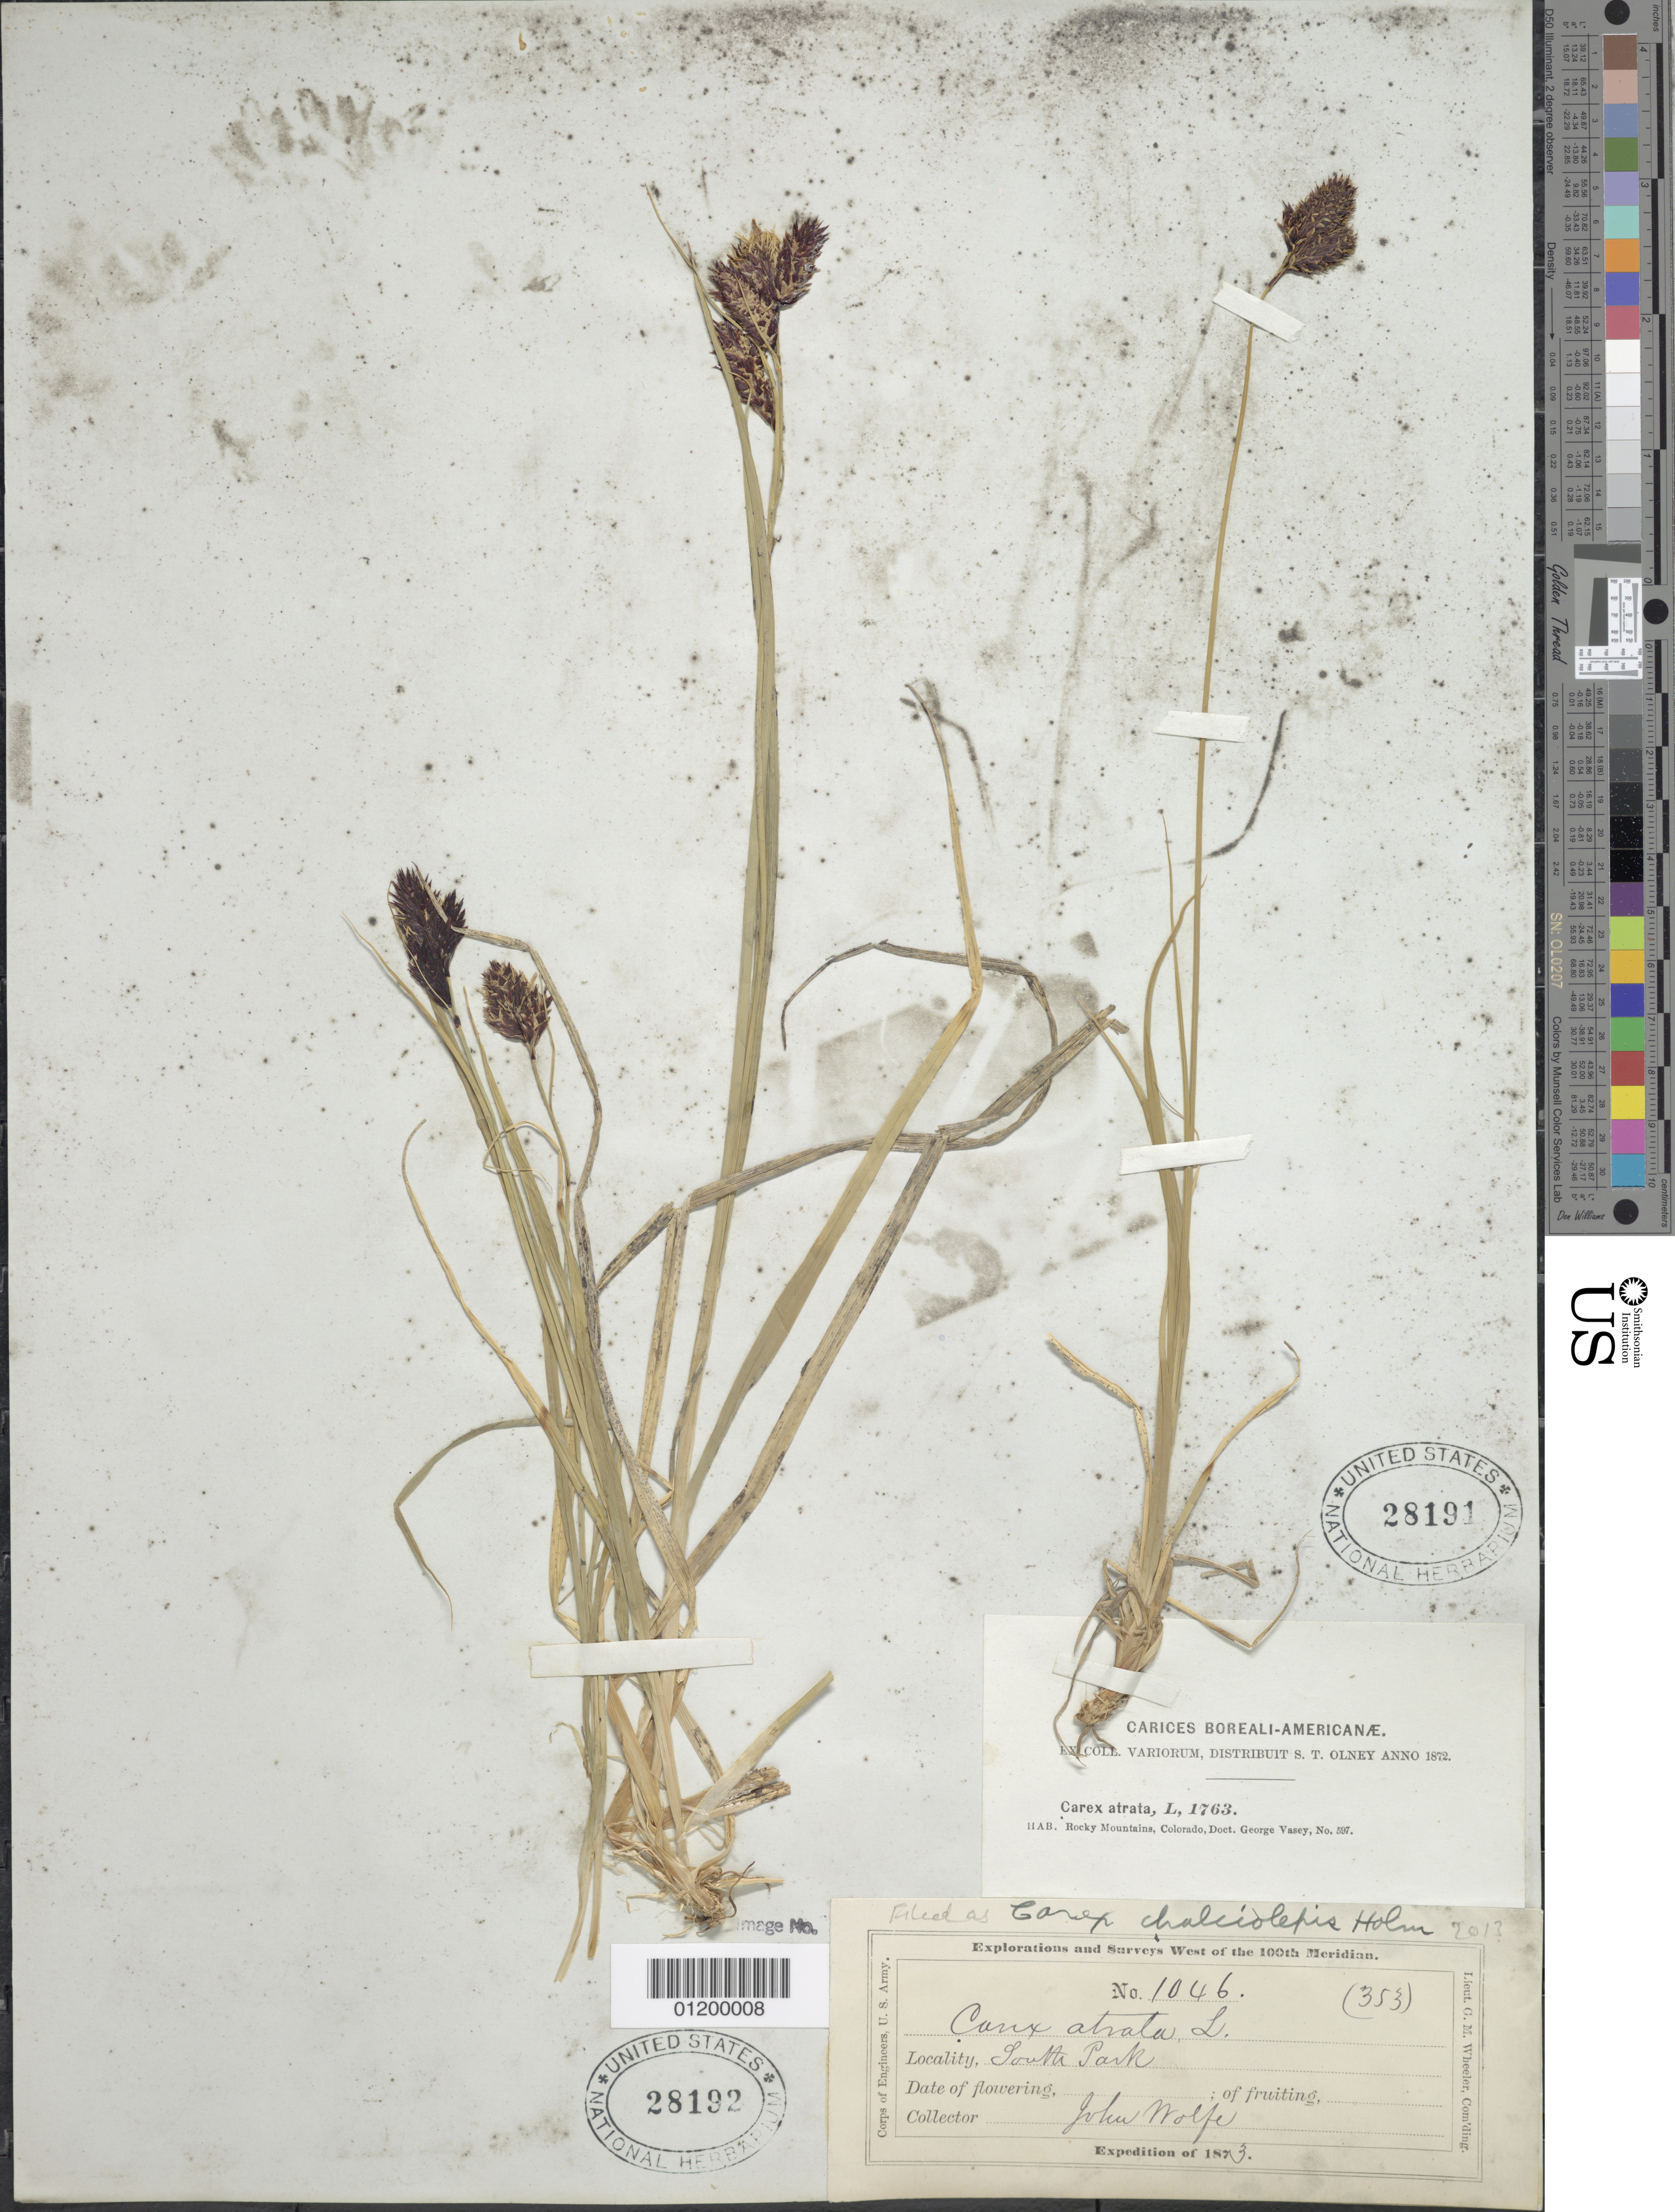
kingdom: Plantae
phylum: Tracheophyta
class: Liliopsida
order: Poales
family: Cyperaceae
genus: Carex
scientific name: Carex chalciolepis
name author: Holm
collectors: G. Vasey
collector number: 597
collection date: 1872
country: United States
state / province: Colorado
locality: Rocky Mts.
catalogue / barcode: US 28191